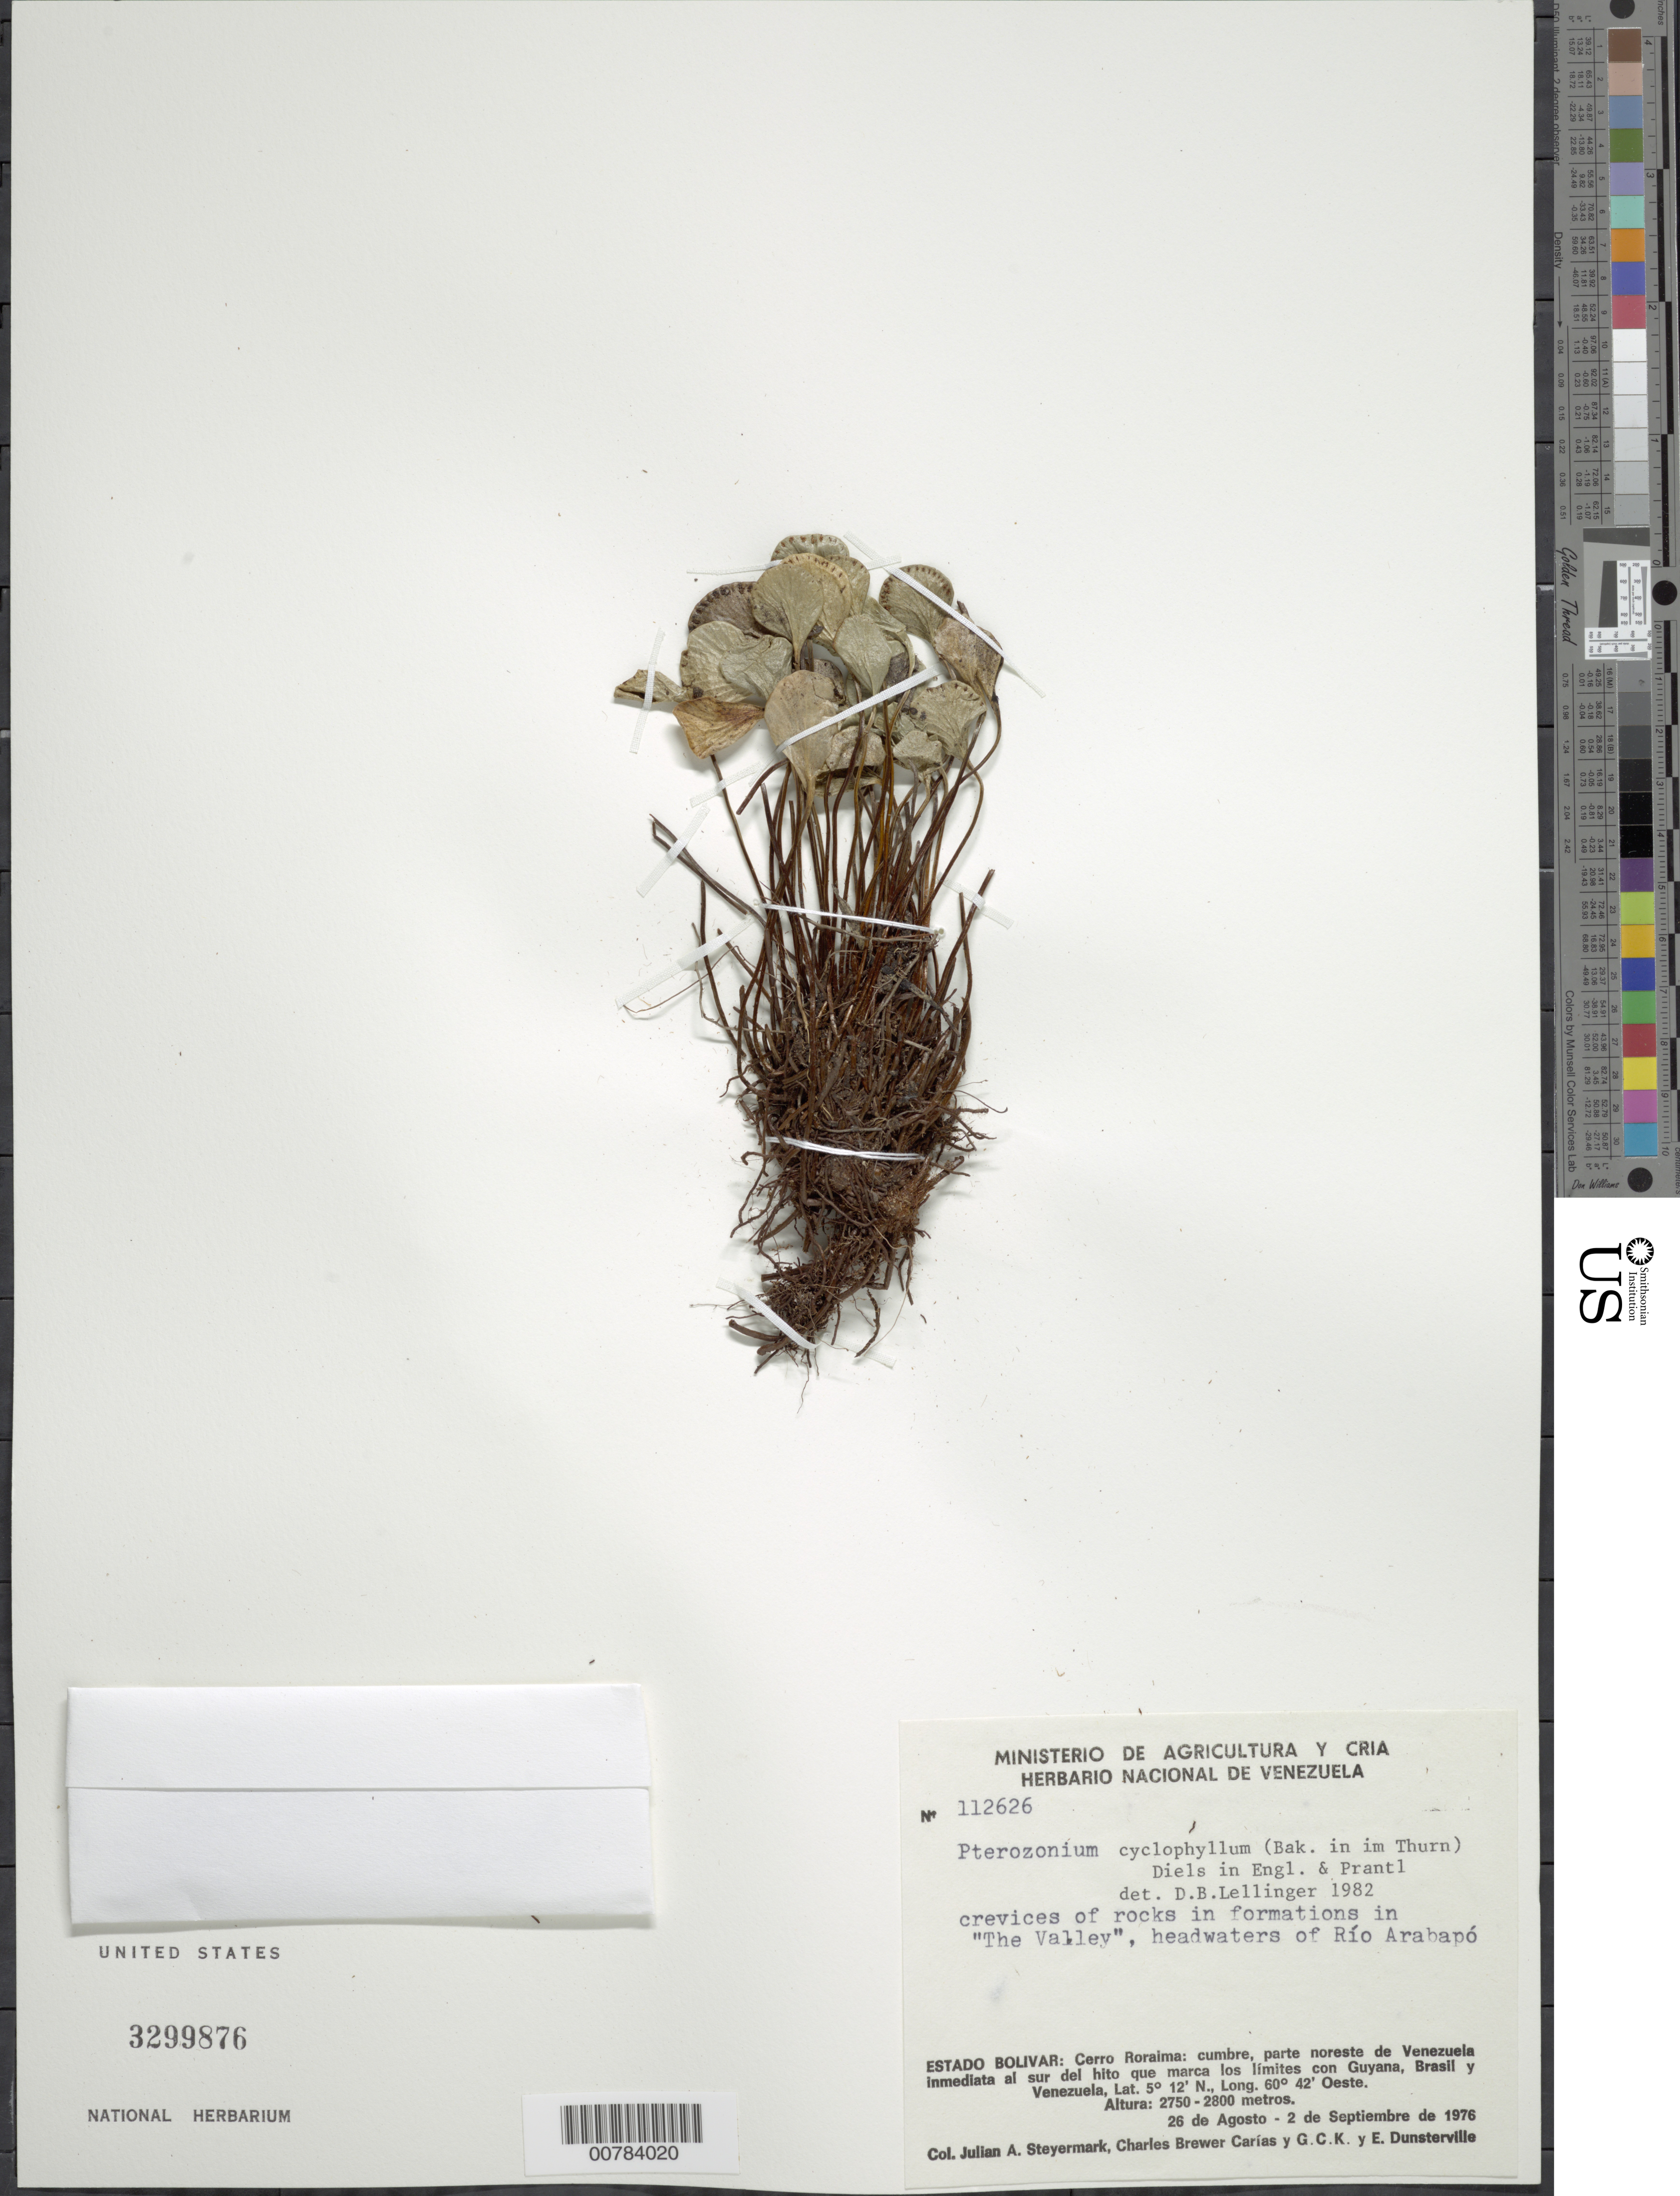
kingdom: Plantae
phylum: Tracheophyta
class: Polypodiopsida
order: Polypodiales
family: Pteridaceae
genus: Pterozonium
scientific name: Pterozonium cyclophyllum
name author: (Baker) Diels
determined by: Lellinger, David B., (BOT), Smithsonian Institution - National Museum of Natural History (UNITED STATES)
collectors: J. Steyermark, C. Brewer-Carias, G. C. K. Dunsterville & E. Dunsterville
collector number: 112626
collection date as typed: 26-Aug-76 to 2-Sep-76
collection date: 1976-08-26/1976-09-02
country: Venezuela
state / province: Bolívar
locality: Cerro Roraima: cumbre, parte NO de Venezuela immediata al sur del hito que marca los limites con Guyana, Brasil y Venezuela, in "El Valle", headwaters of Río Arabapó.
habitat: Crevices of sandstone eroded formations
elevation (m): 2750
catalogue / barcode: US 3299876